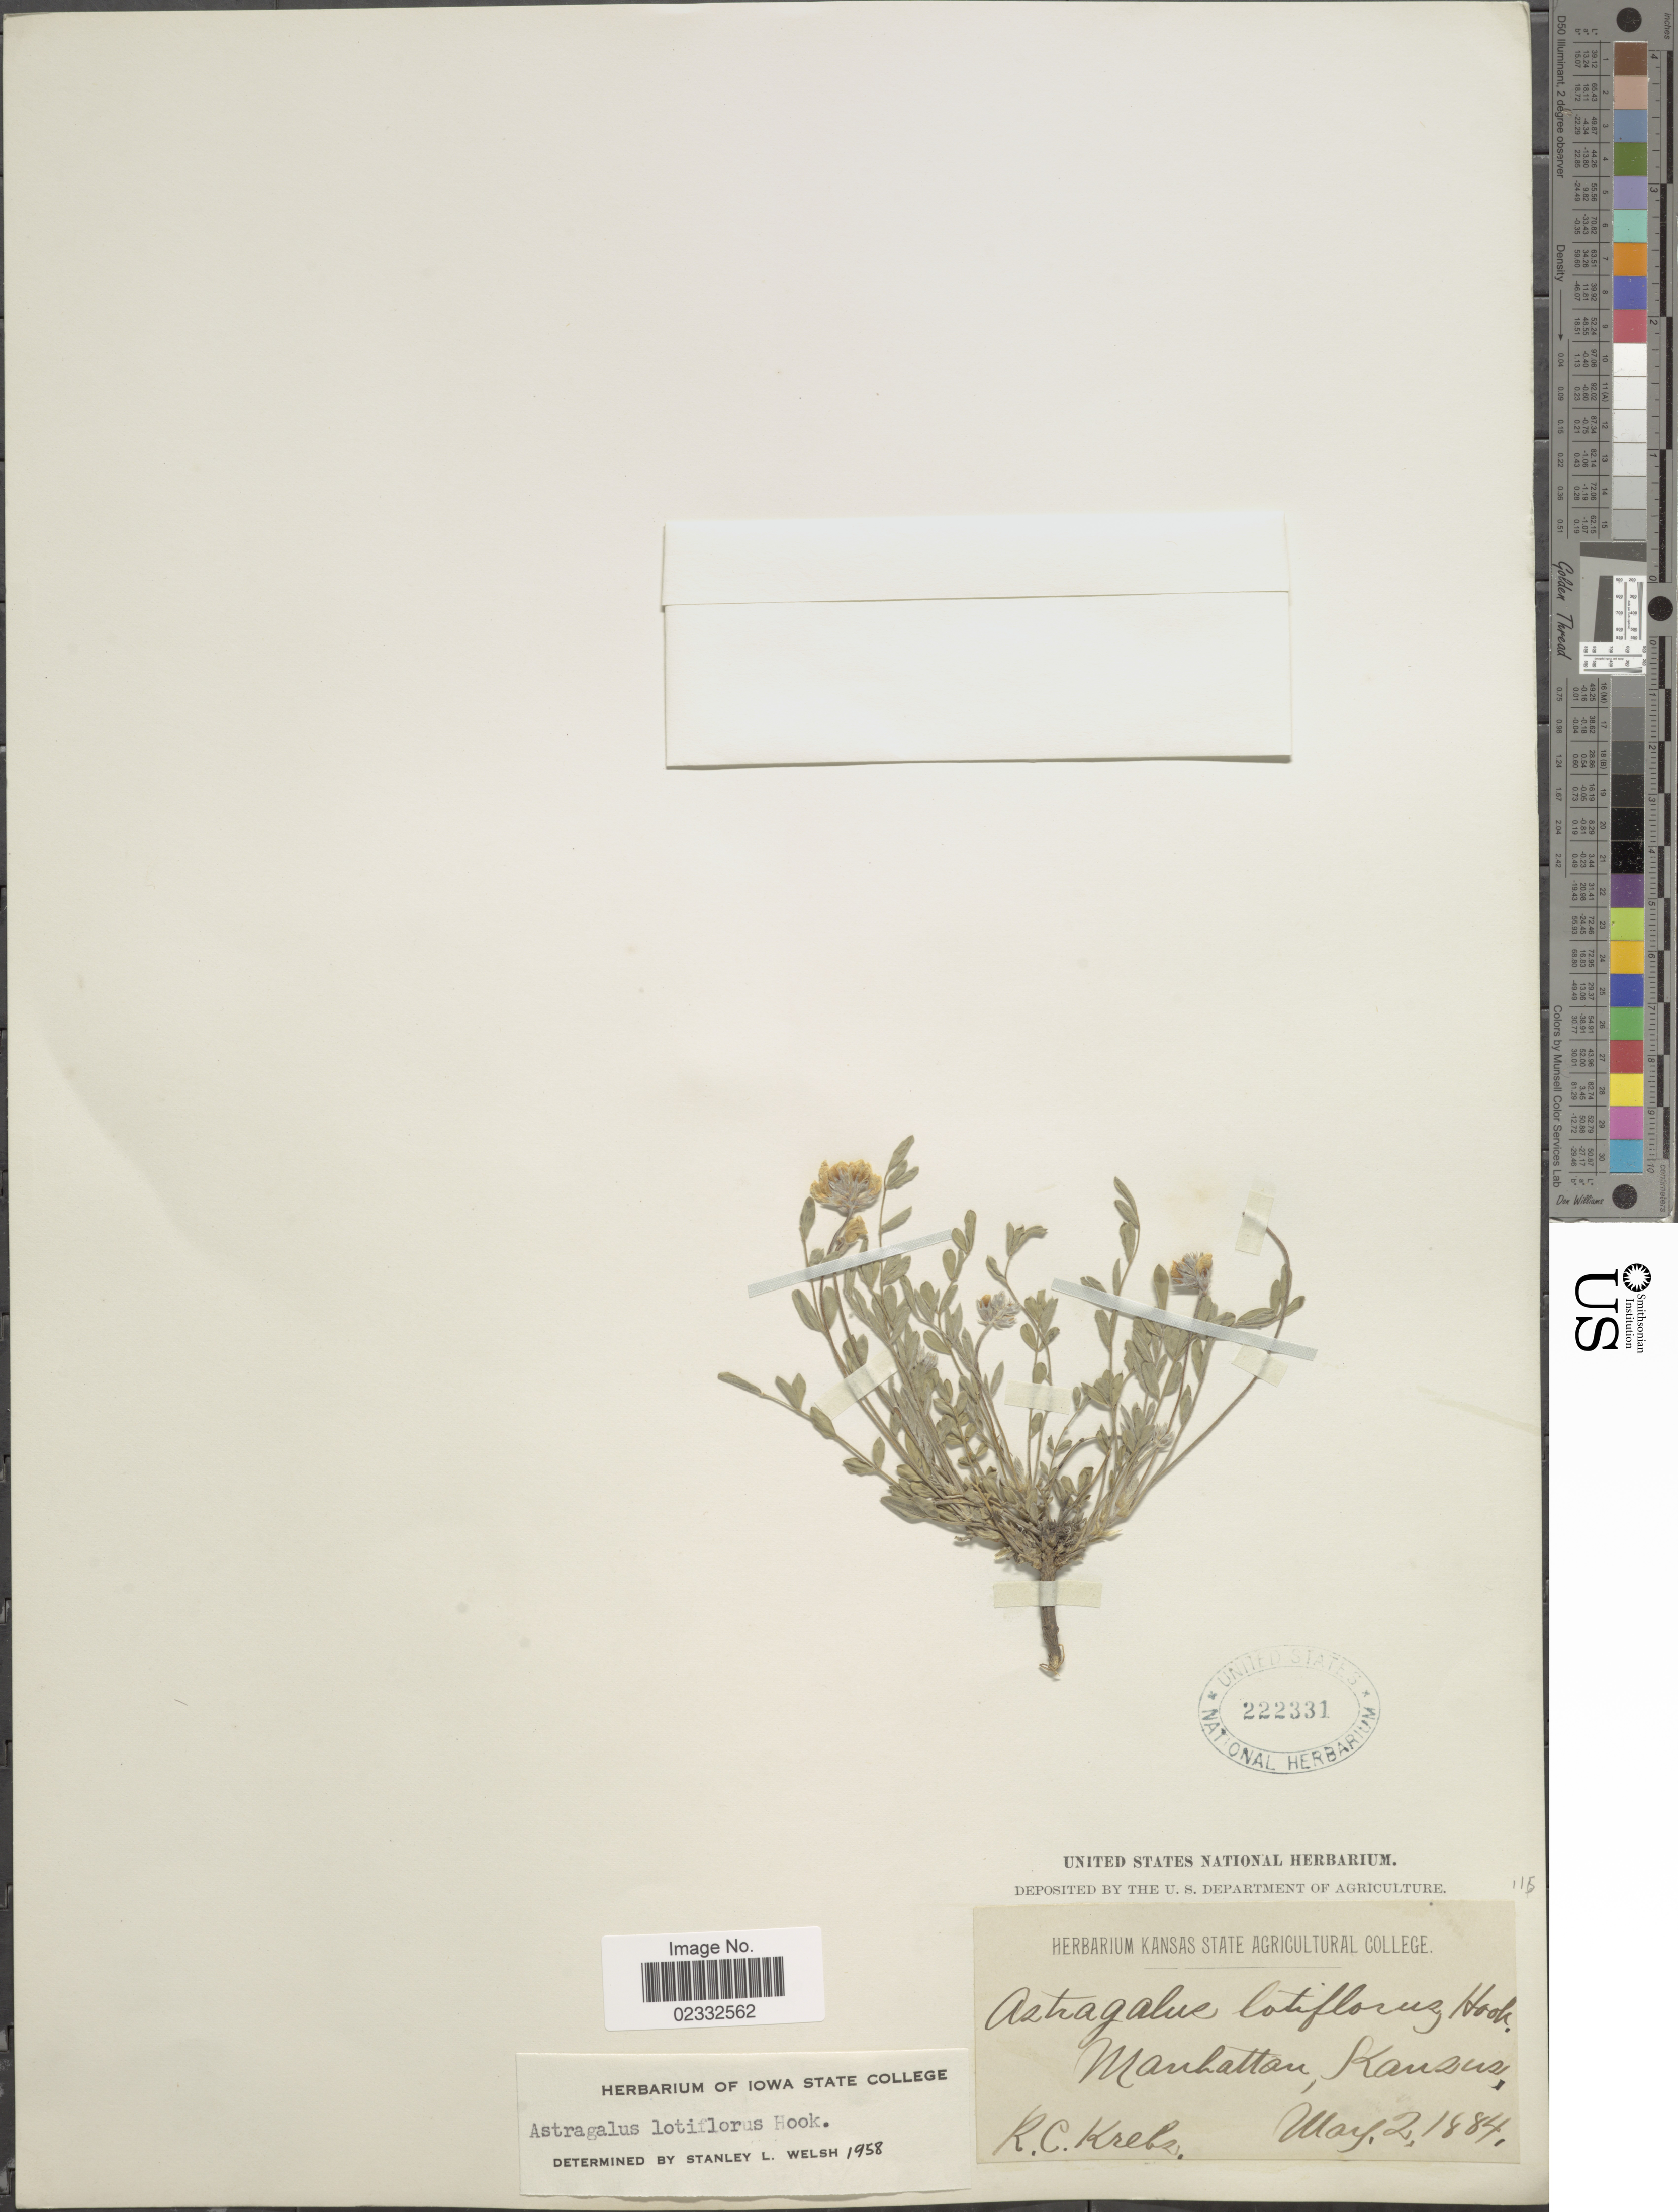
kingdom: Plantae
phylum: Tracheophyta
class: Magnoliopsida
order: Fabales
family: Fabaceae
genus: Astragalus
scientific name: Astragalus lotiflorus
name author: Hook.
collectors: R. Krebz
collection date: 1884-05-02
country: United States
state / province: Kansas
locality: Manhattan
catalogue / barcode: US 222331